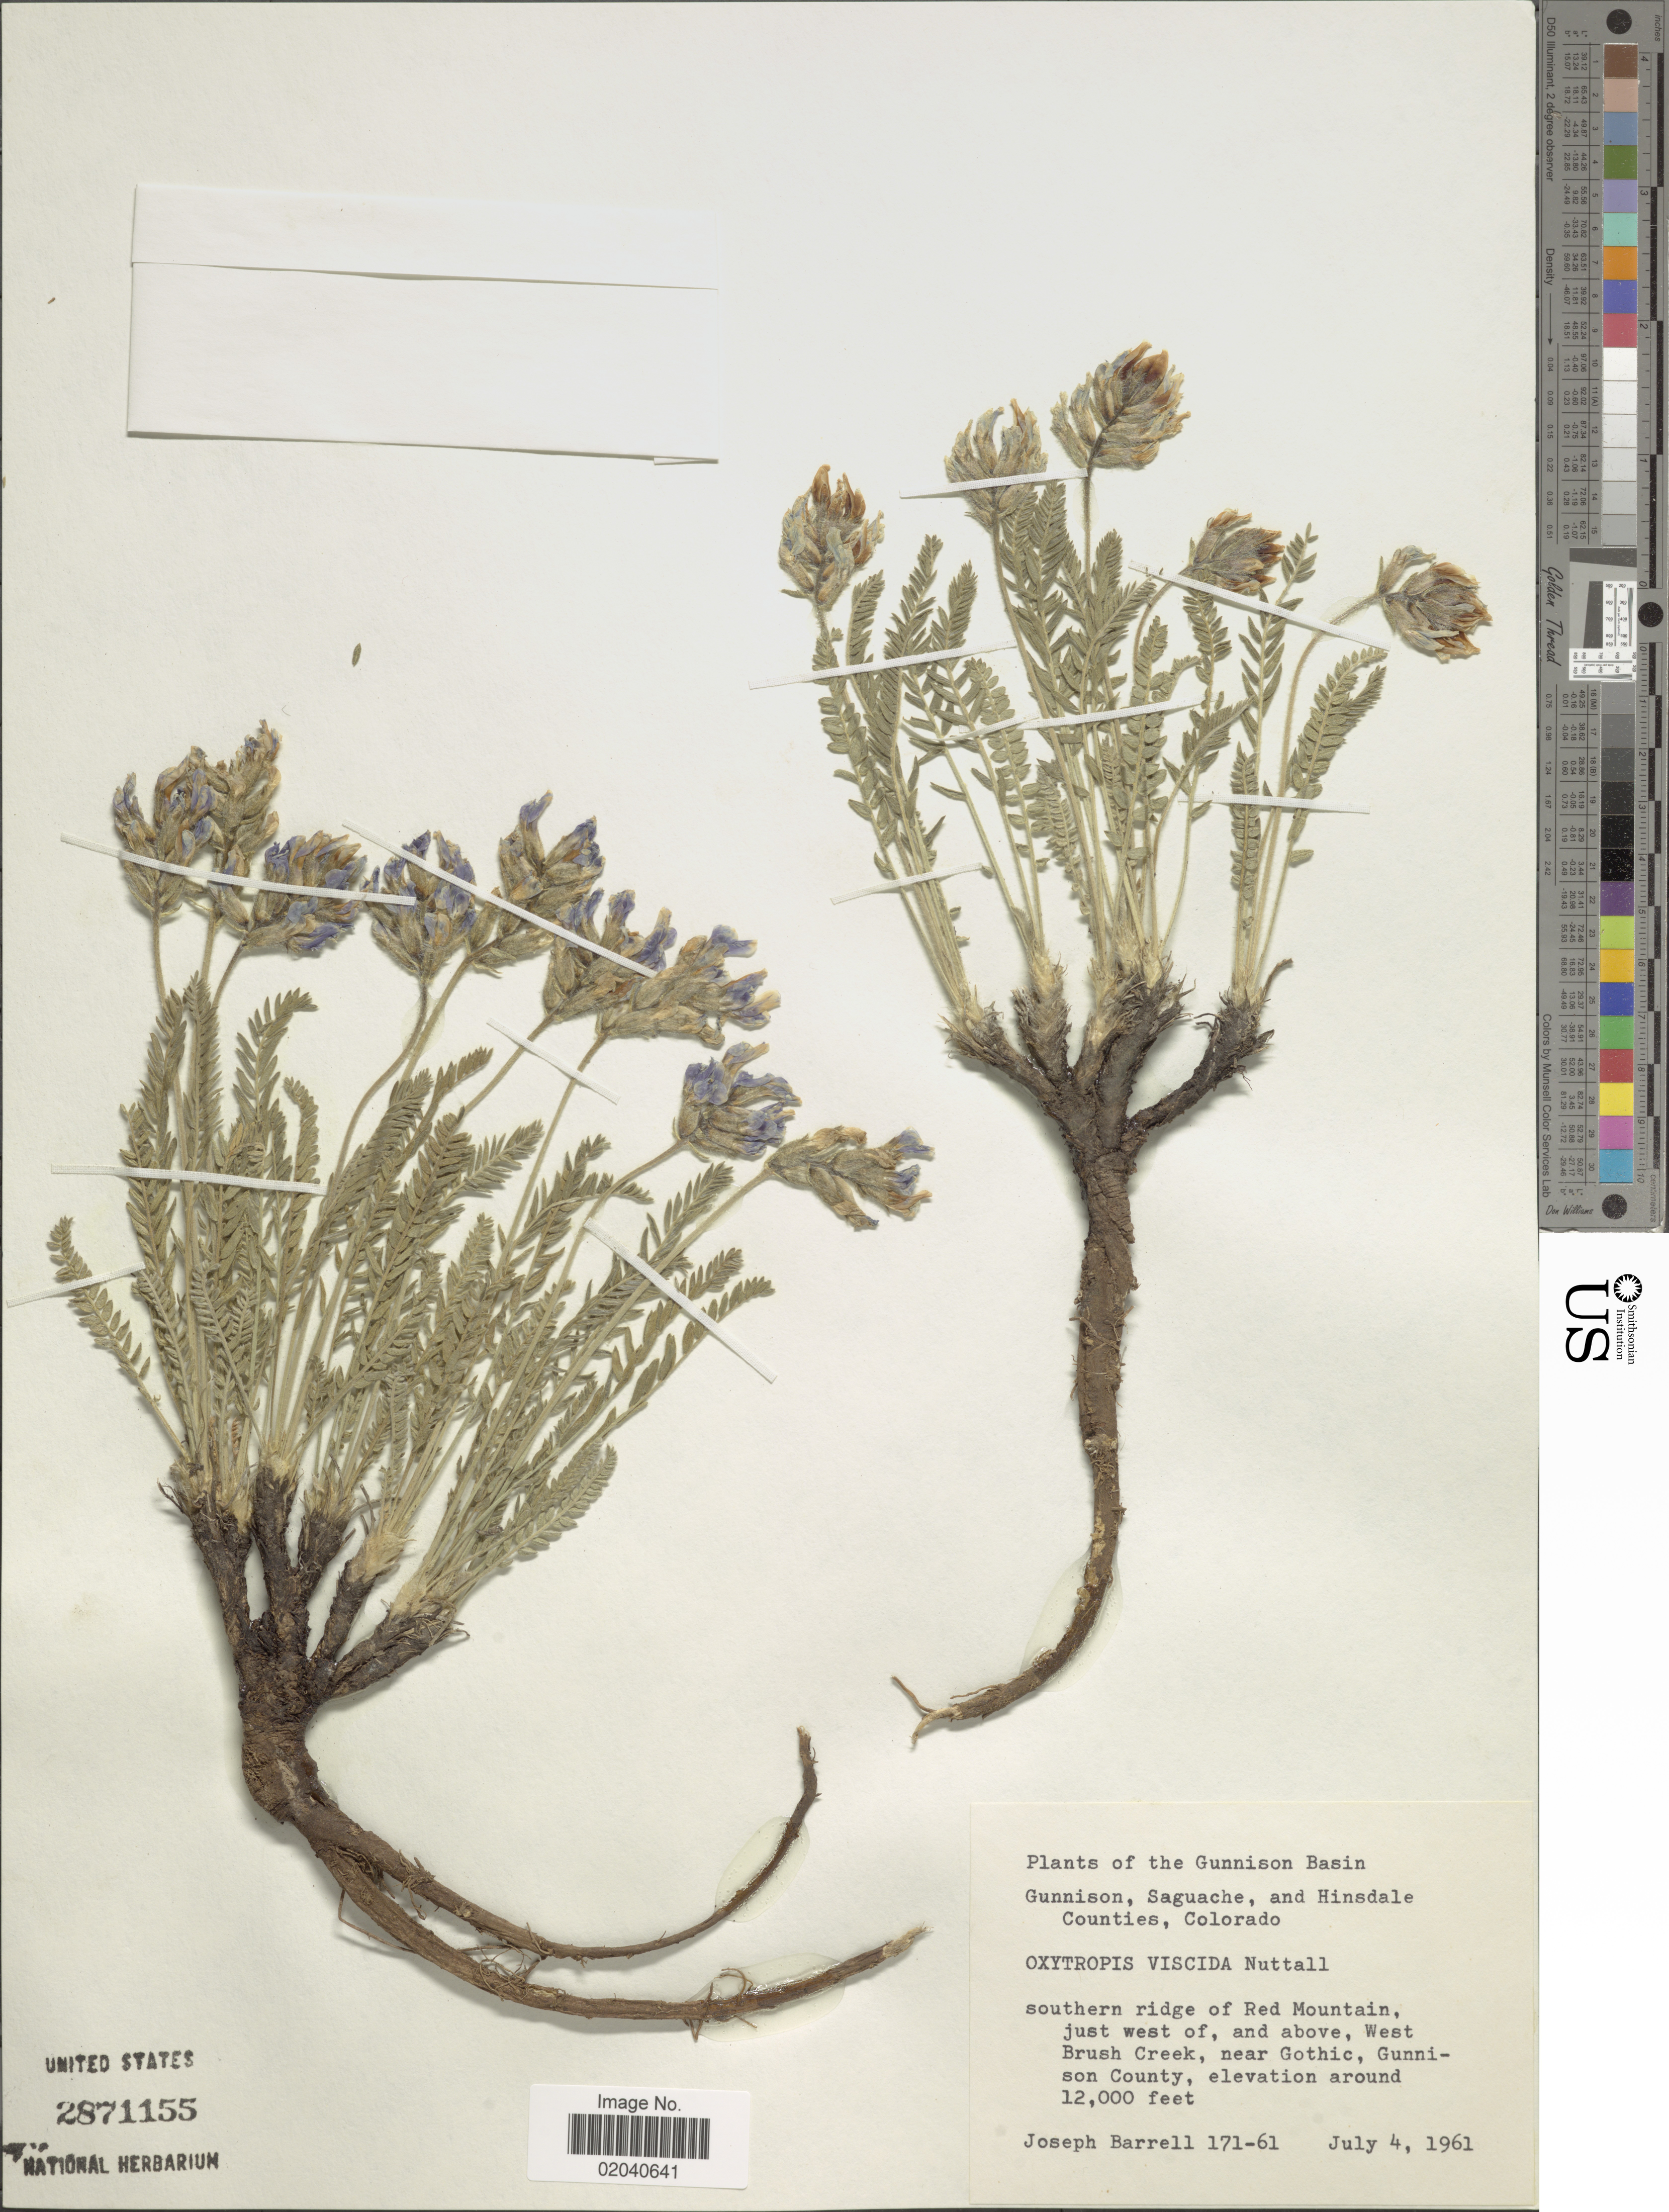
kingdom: Plantae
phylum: Tracheophyta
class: Magnoliopsida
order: Fabales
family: Fabaceae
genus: Oxytropis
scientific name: Oxytropis viscida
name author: Nutt.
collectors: J. Barrell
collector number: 171-61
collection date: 1961-07-04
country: United States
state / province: Colorado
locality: Gunnsion Basin, Gunnison, Saguache, and Hinsdale Counties, southern ridge of Red Mountain, just west of, and above, West Brush Creek, near Gothic, Gunnison County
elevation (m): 3658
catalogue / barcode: US 2871155